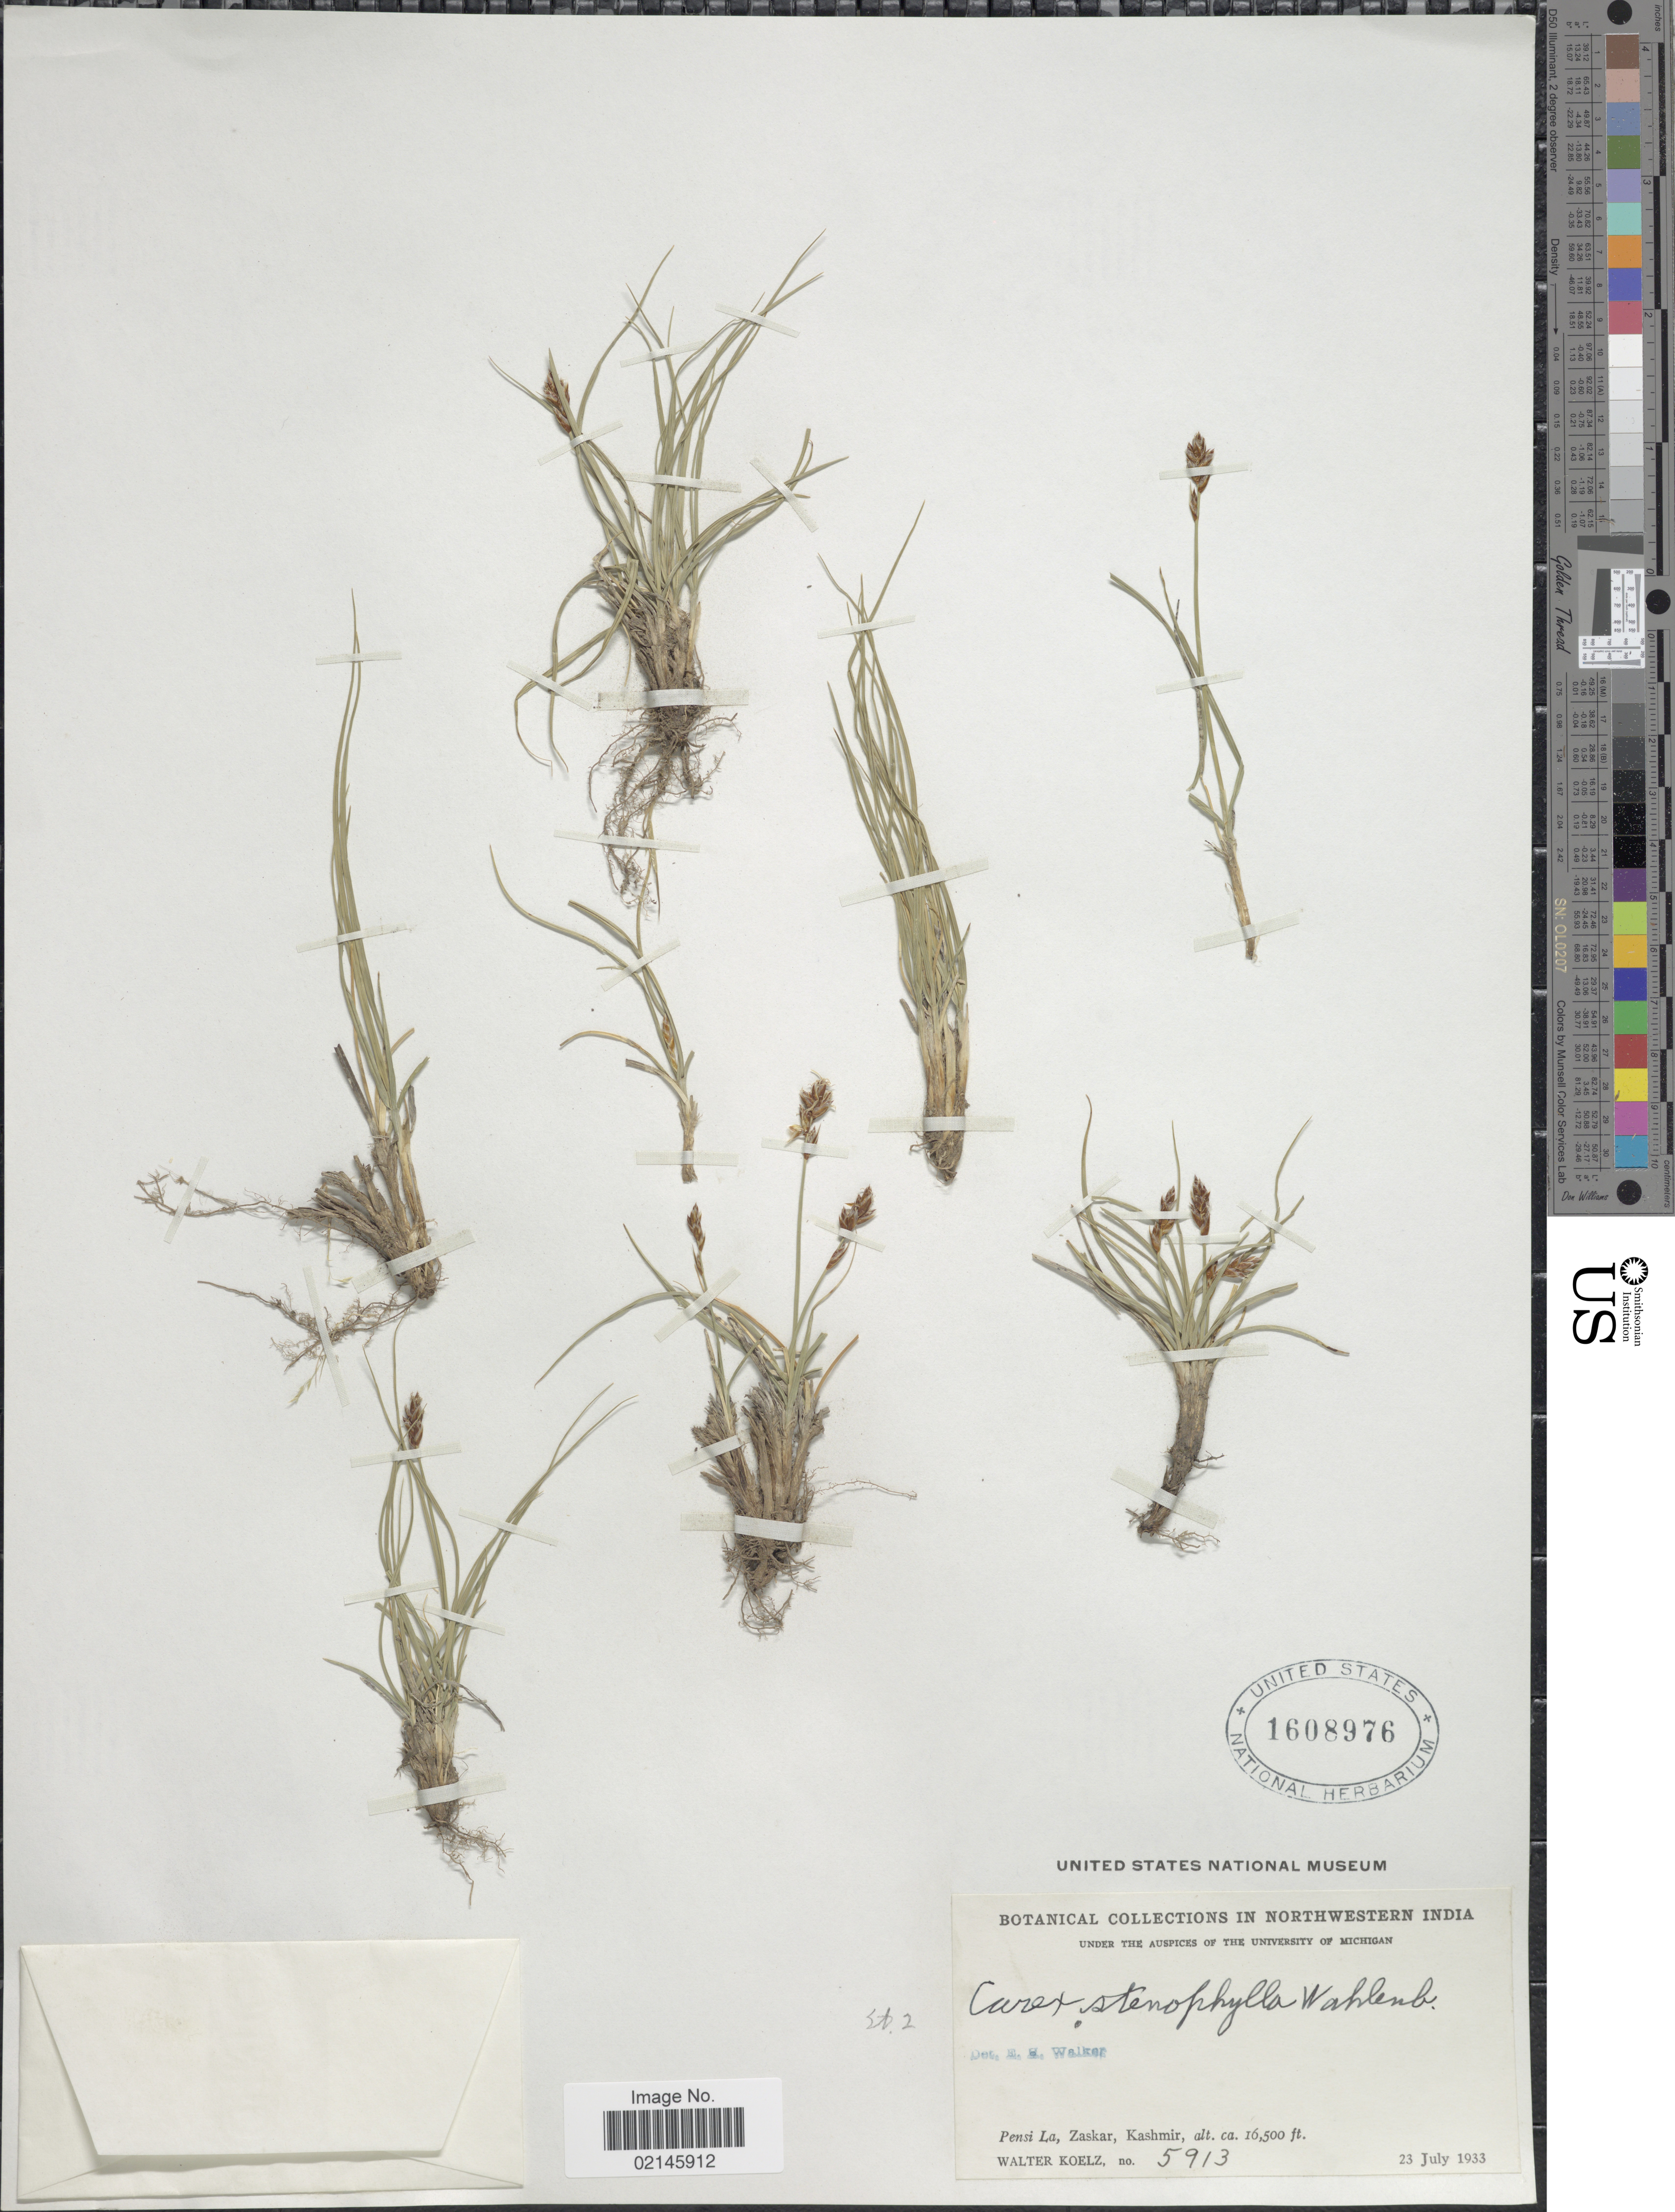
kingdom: Plantae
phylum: Tracheophyta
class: Liliopsida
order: Poales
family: Cyperaceae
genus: Carex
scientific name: Carex stenophylla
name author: Wahlenb.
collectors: W. N. Koelz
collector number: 5913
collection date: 1933-07-23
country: India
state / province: Jammu and Kashmir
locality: Northwestern India. Pensi La, Zaskar, Kashmir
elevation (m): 5029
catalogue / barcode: US 1608976